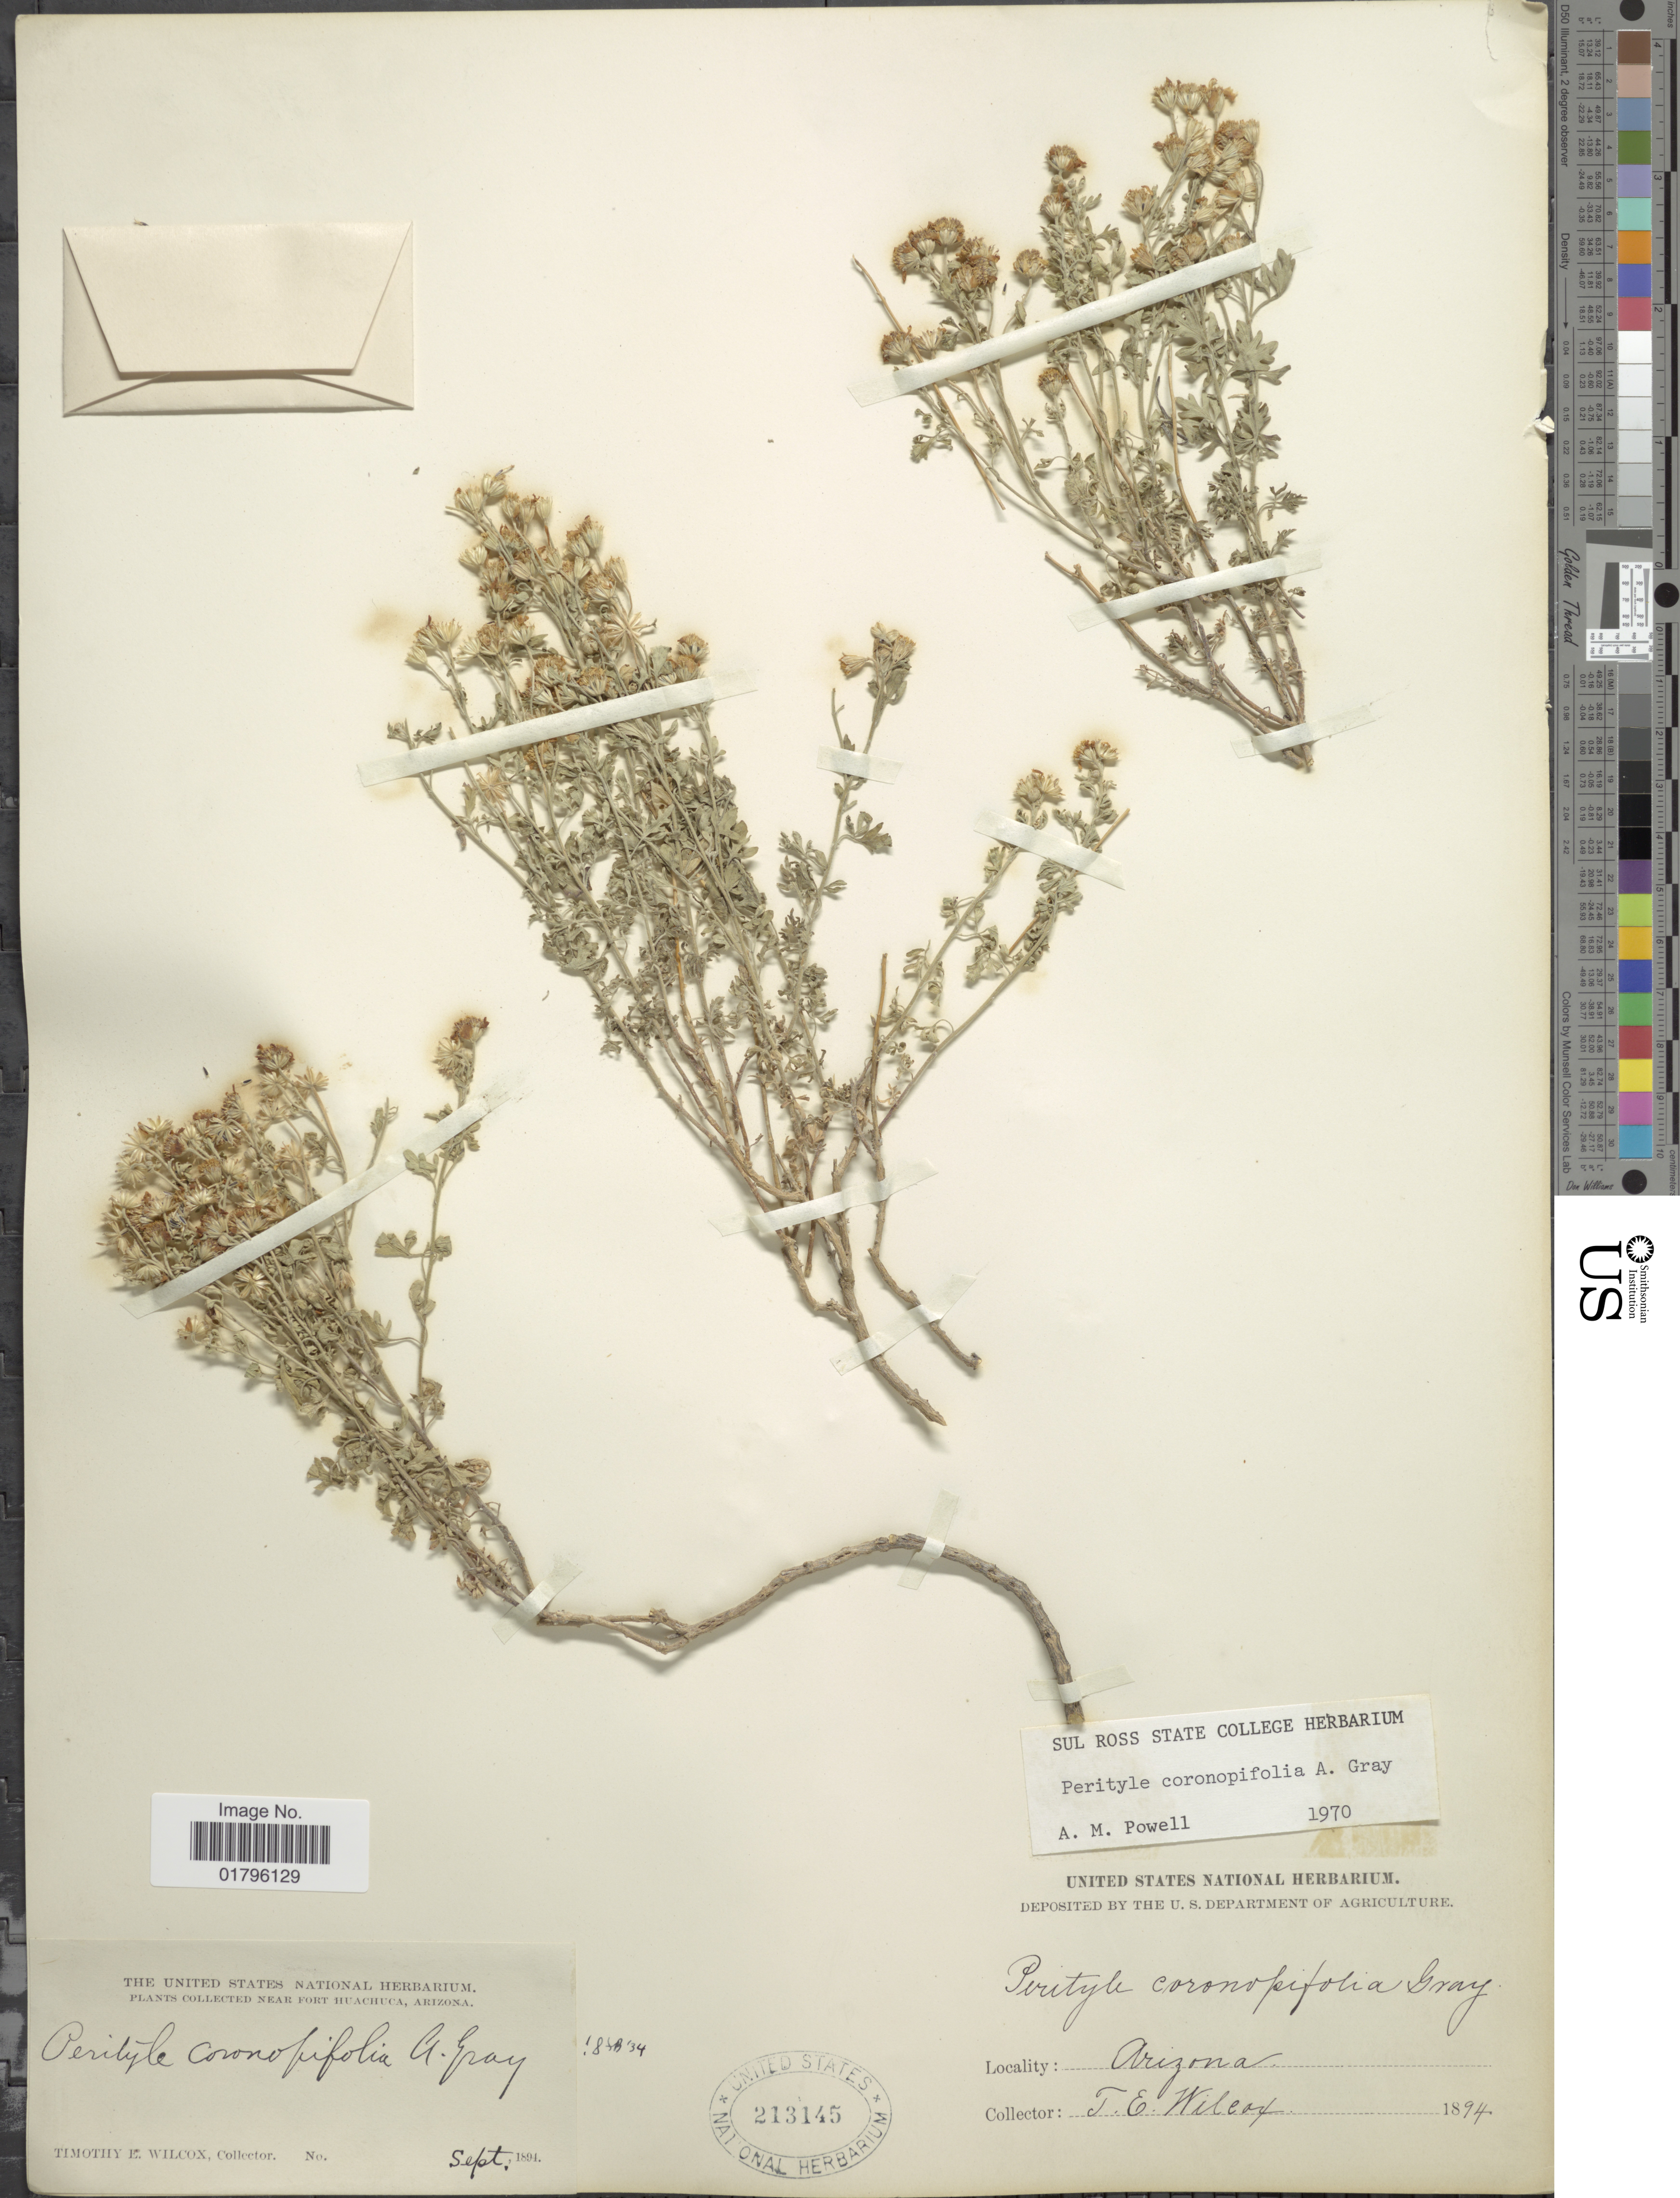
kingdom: Plantae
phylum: Tracheophyta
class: Magnoliopsida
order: Asterales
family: Asteraceae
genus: Perityle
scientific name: Perityle coronopifolia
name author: A. Gray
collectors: T. E. Wilcox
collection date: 1894-09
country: United States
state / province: Arizona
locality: Near Fort Huachuca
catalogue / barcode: US 213145